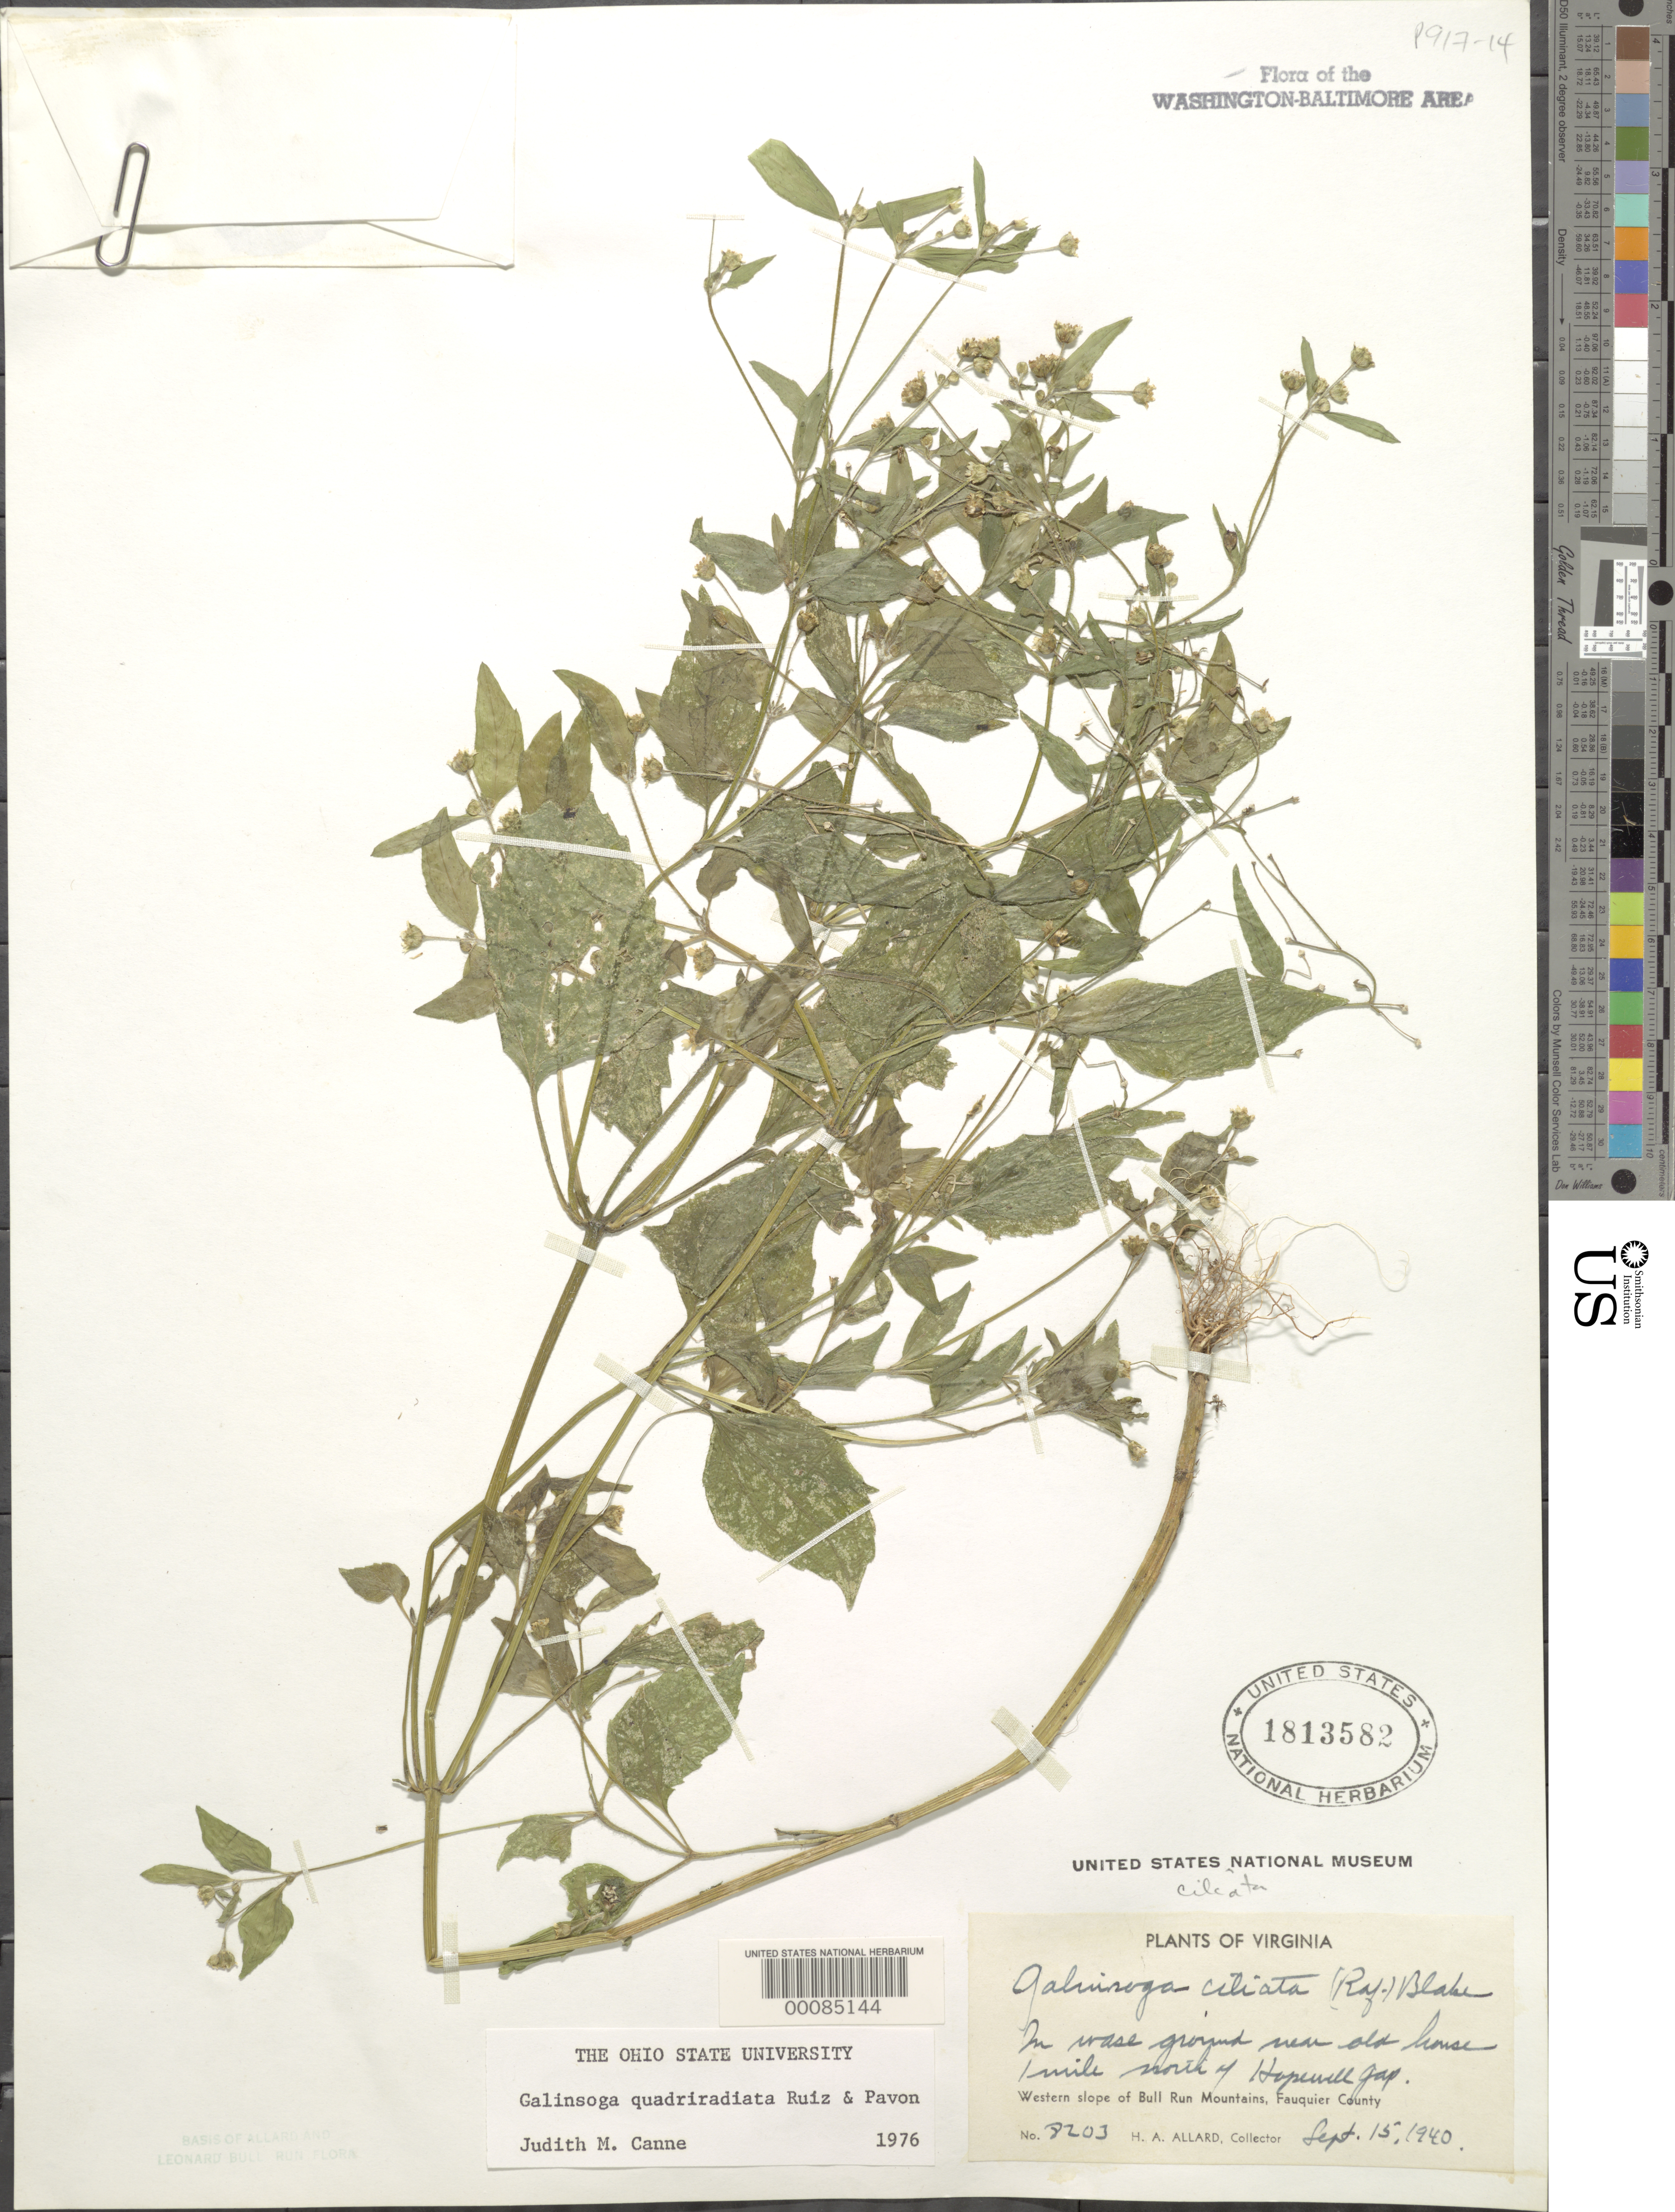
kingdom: Plantae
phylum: Tracheophyta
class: Magnoliopsida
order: Asterales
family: Asteraceae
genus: Galinsoga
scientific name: Galinsoga quadriradiata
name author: Ruiz & Pav.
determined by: Canne-Hilliker, J. M.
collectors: H. A. Allard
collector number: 8203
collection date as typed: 15 Sep 1940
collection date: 1940-09-15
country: United States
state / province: Virginia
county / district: Prince William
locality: North of Hopewell Gap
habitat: Waste ground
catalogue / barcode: US 1813582